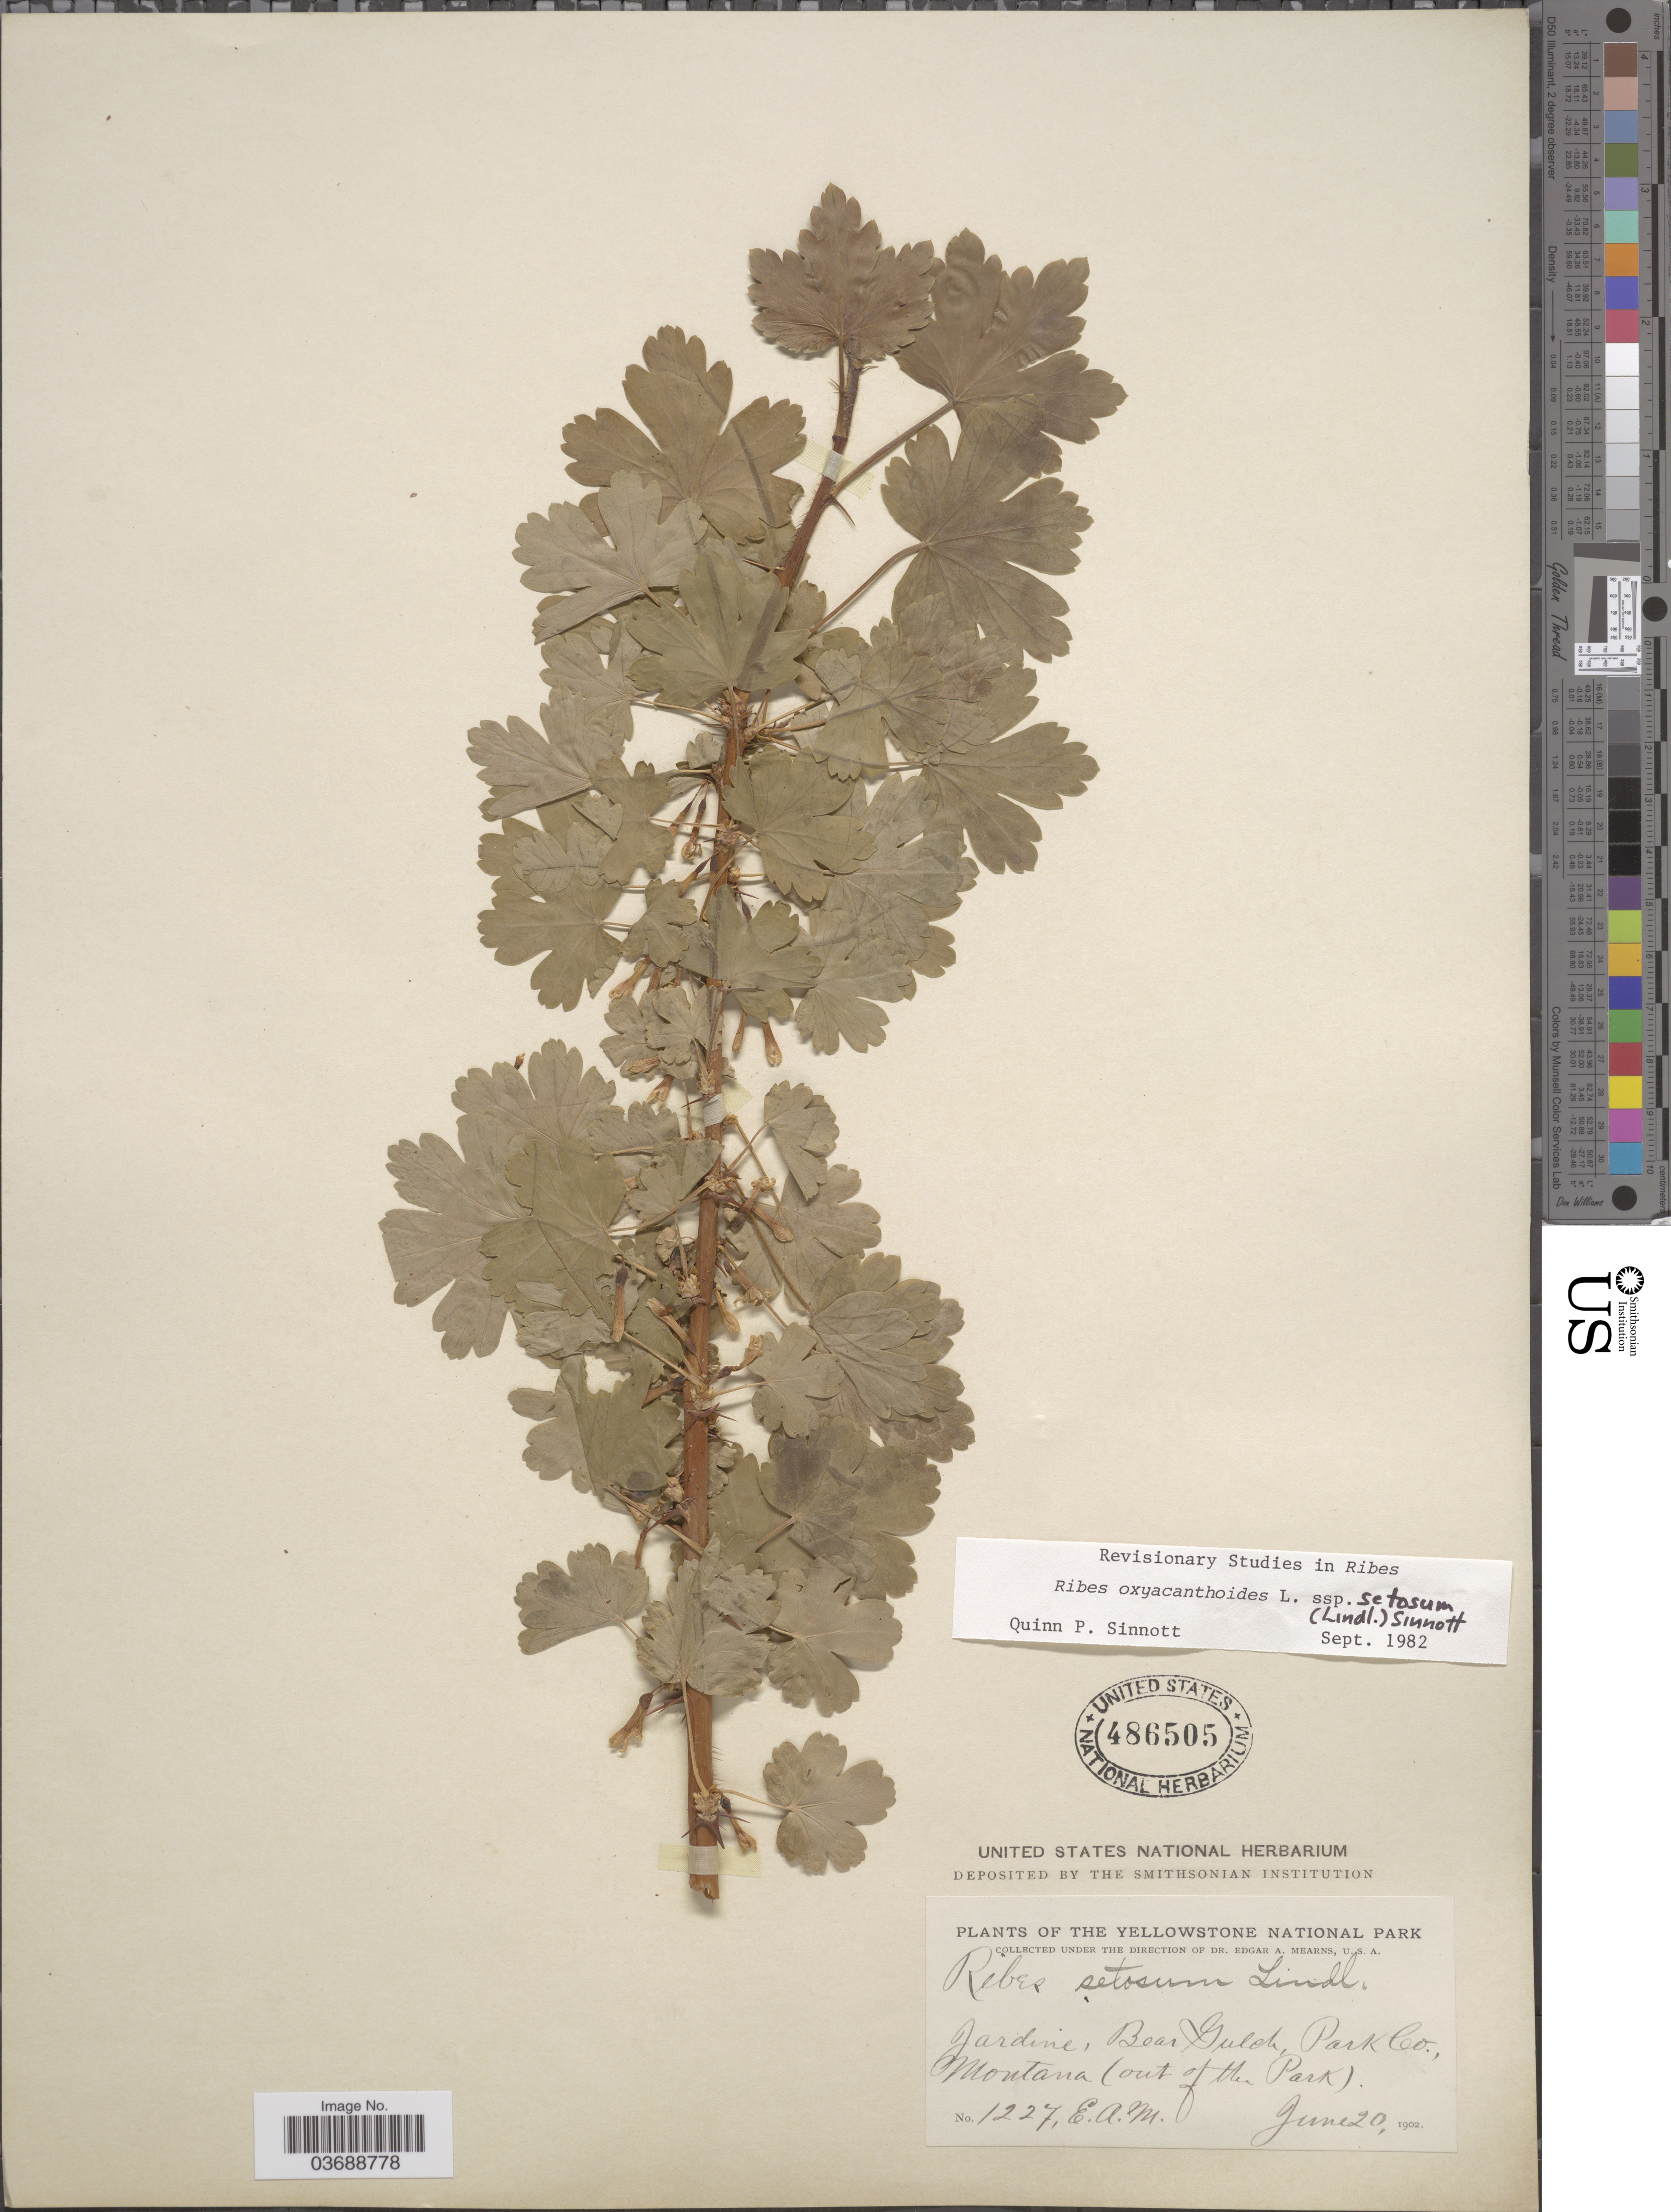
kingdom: Plantae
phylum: Tracheophyta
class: Magnoliopsida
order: Saxifragales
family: Grossulariaceae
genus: Ribes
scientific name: Ribes oxyacanthoides subsp. setosum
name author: (Lindl.) Q.P. Sinnott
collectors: E. A. Mearns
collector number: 1227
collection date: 1902-06-20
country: United States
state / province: Montana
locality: The Yellowstone National Park. Jardine, Bear Gulch, Park Co., Montana (out of the Park).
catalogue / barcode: US 486505